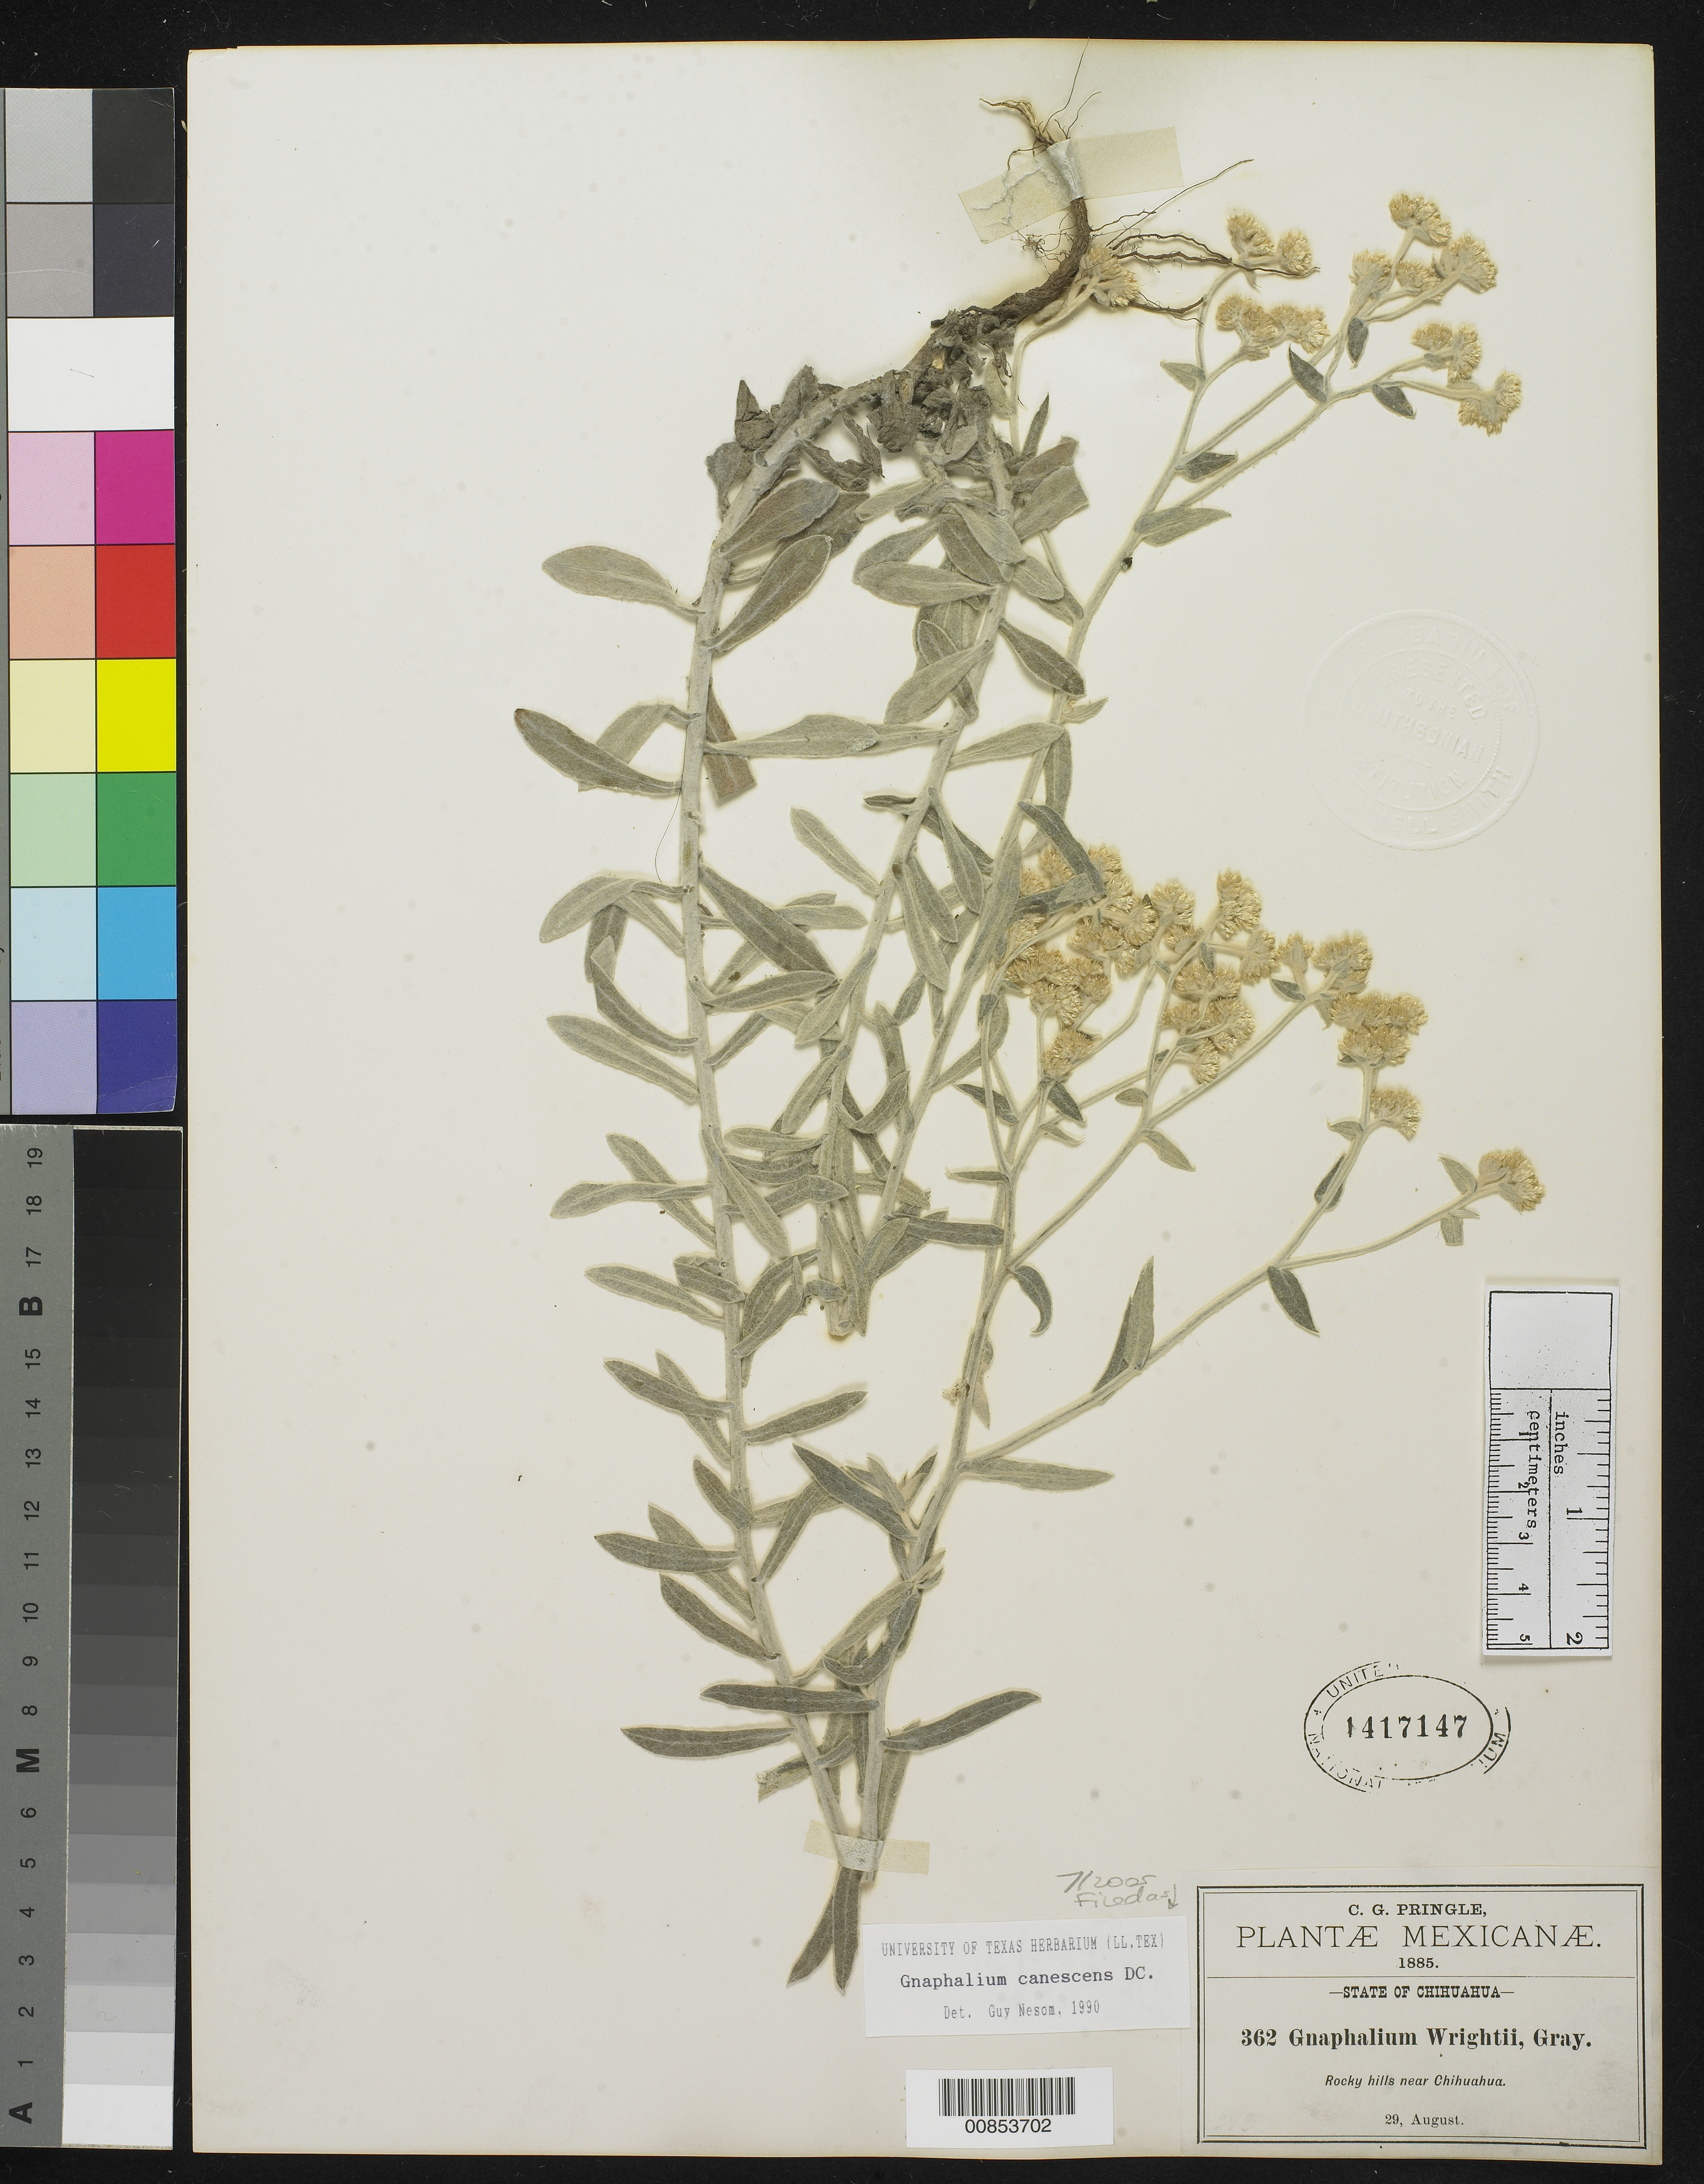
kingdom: Plantae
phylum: Tracheophyta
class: Magnoliopsida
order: Asterales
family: Asteraceae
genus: Pseudognaphalium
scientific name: Pseudognaphalium canescens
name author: (DC.) Anderb.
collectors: C. G. Pringle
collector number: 362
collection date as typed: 29 Aug 1885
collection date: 1885-08-29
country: Mexico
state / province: Chihuahua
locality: Near Chihuahua.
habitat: Rocky hills.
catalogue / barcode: US 1417147